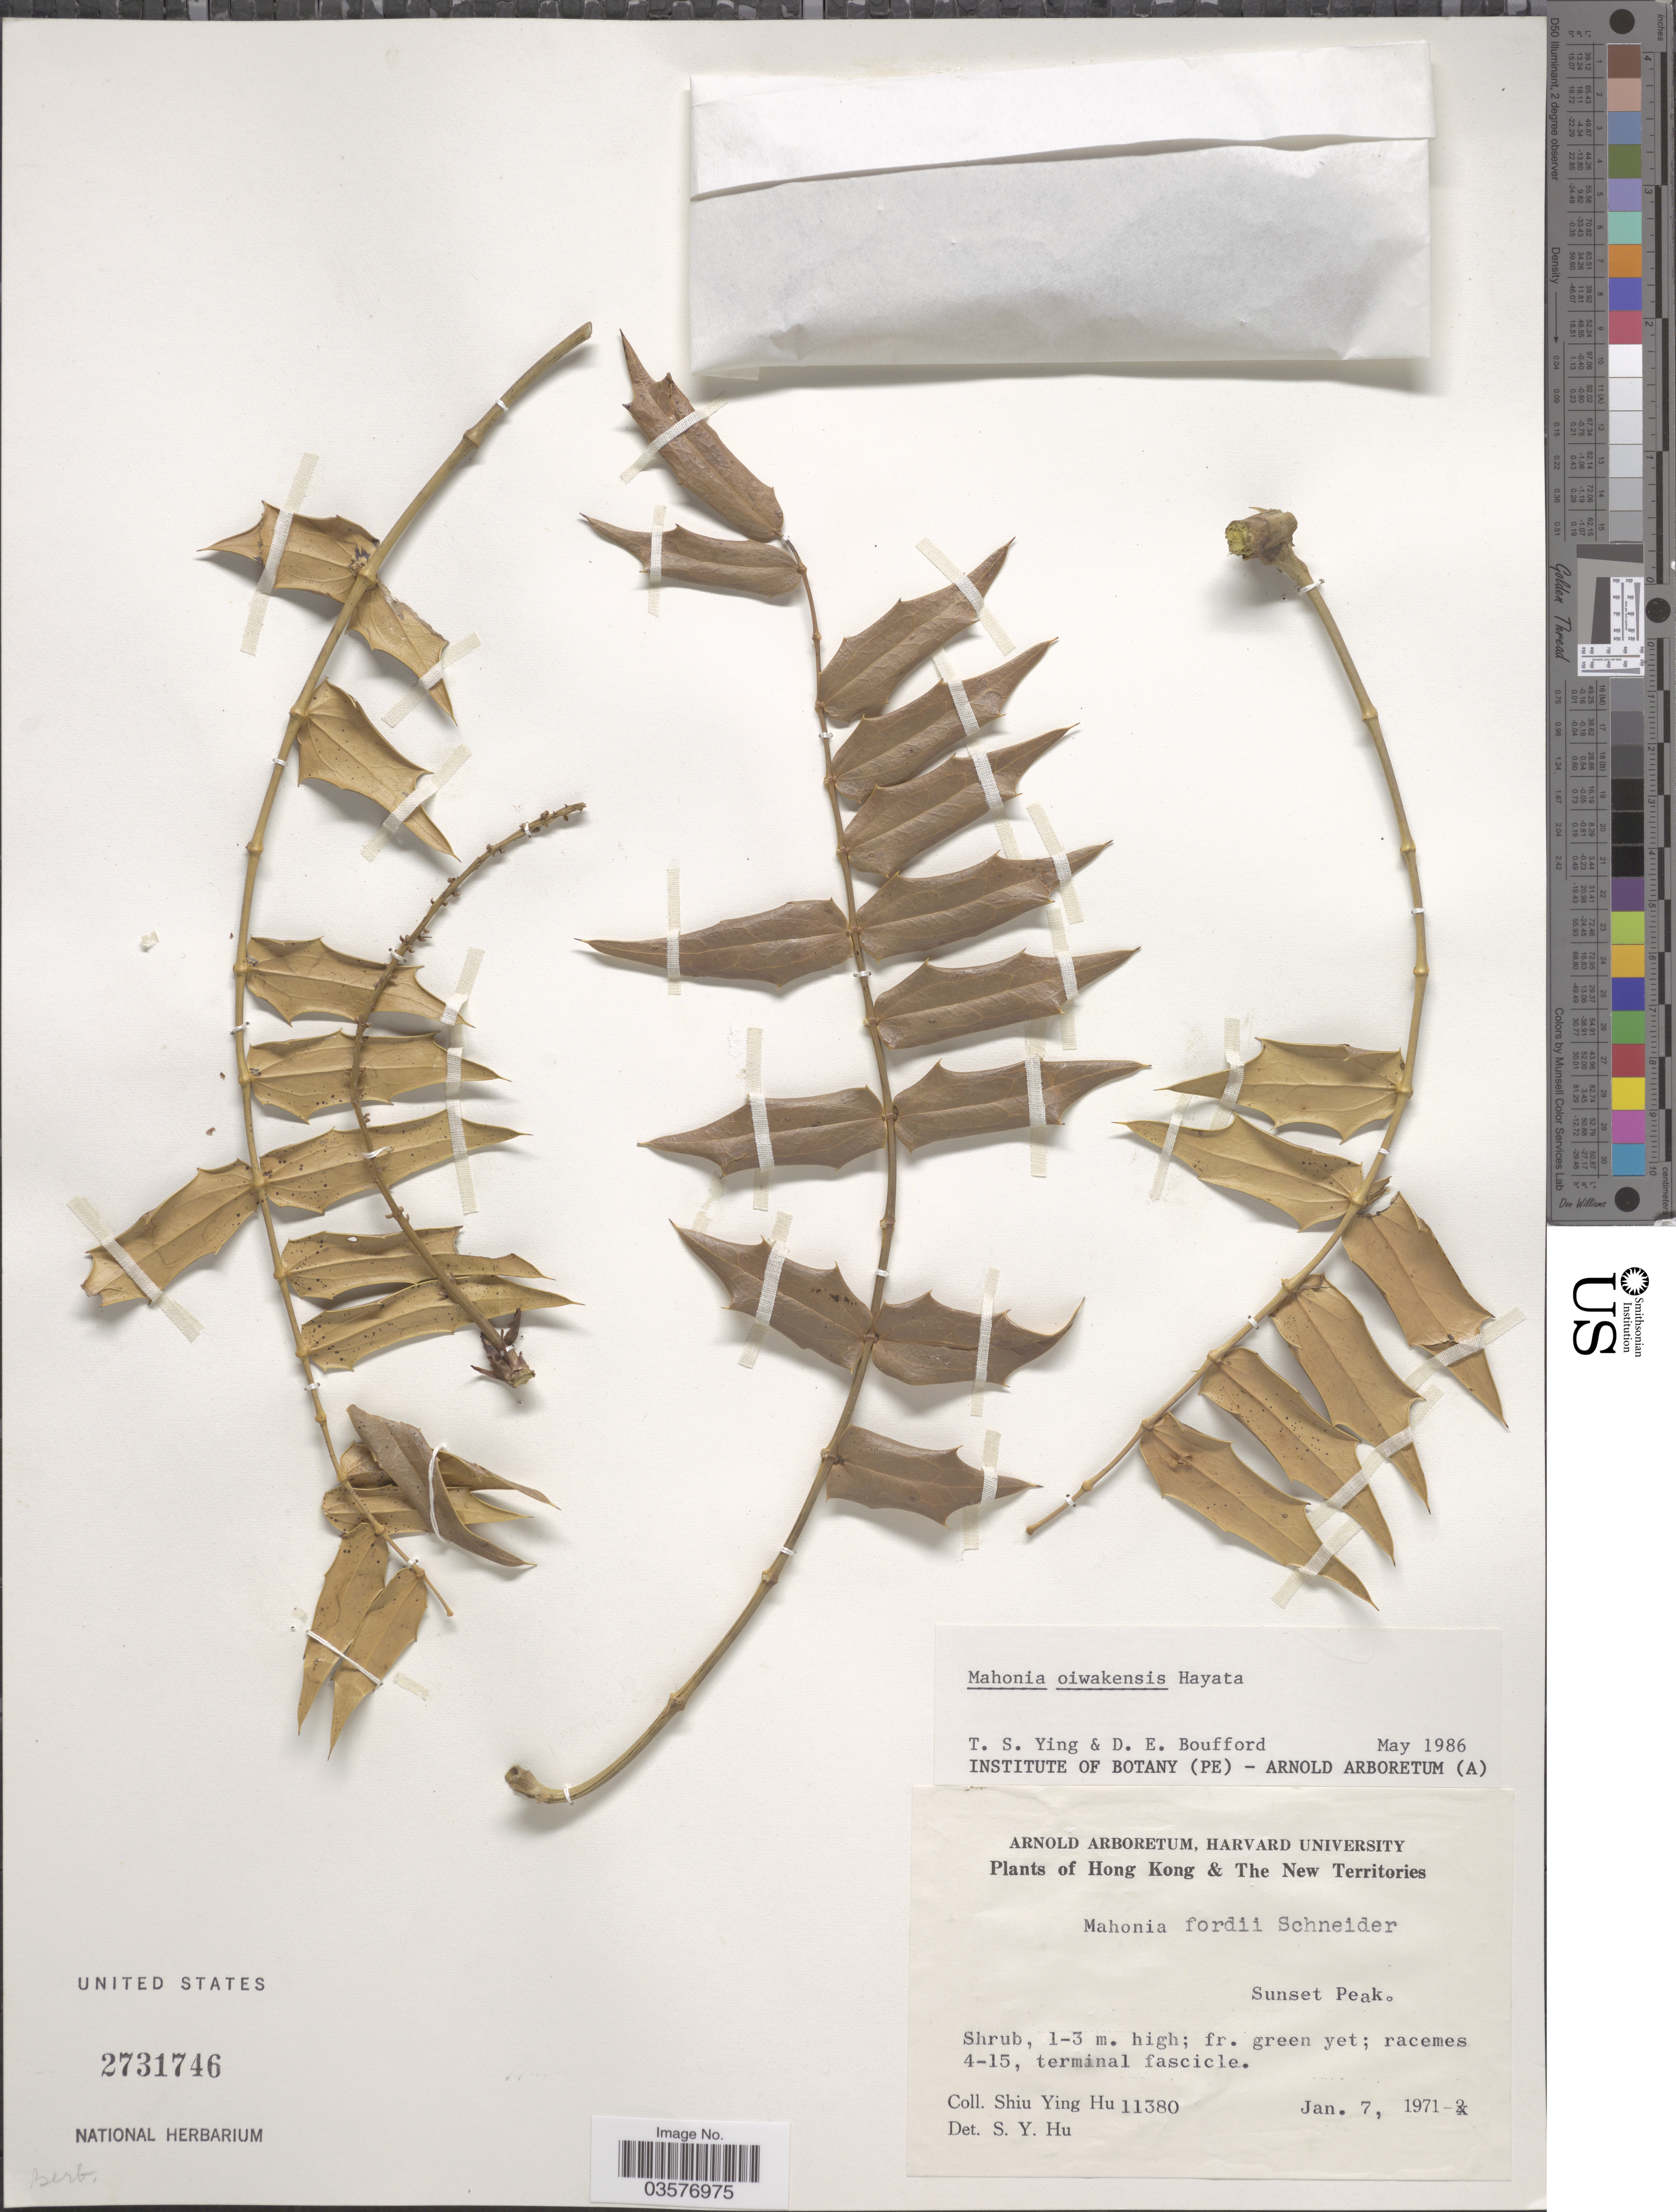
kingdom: Plantae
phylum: Tracheophyta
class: Magnoliopsida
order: Ranunculales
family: Berberidaceae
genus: Mahonia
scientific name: Mahonia oiwakensis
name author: Hayata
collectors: S. Y. Hu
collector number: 11380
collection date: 1971-07-07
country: China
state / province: Hong Kong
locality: The New Territories. Sunset Peak.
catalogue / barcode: US 2731746